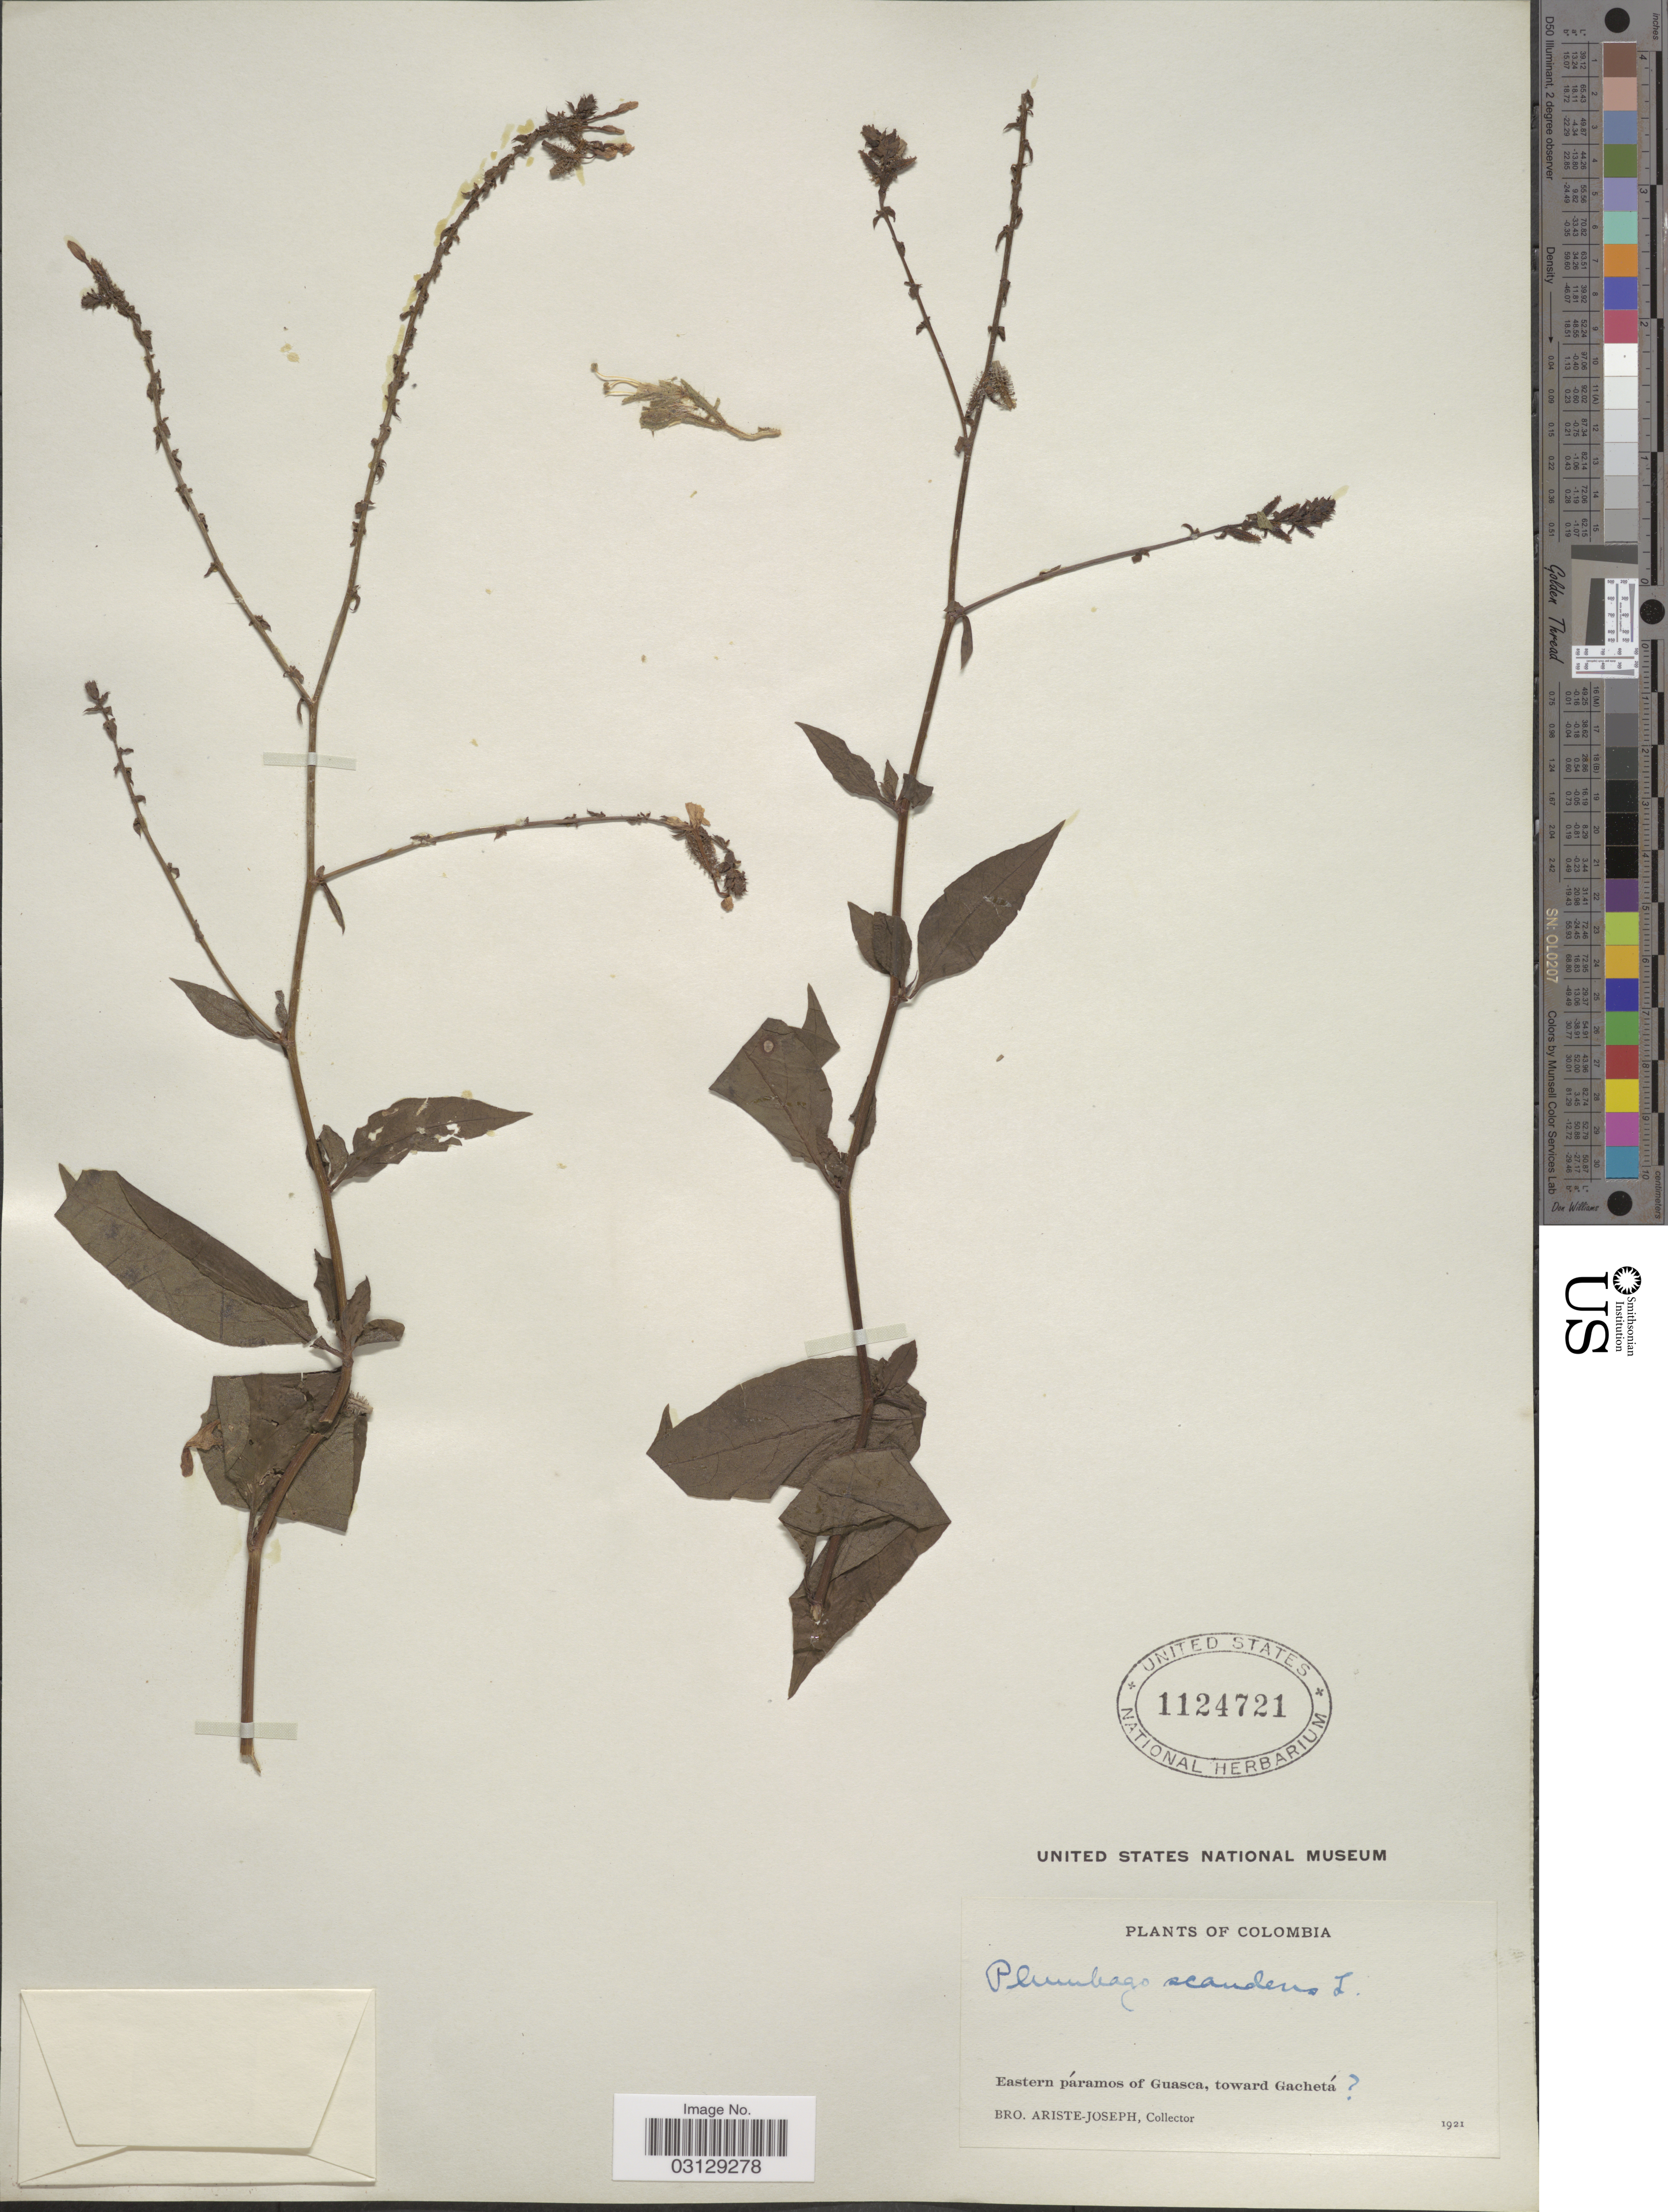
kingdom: Plantae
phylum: Tracheophyta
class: Magnoliopsida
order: Caryophyllales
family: Plumbaginaceae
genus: Plumbago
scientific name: Plumbago scandens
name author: L.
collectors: Bro. Ariste-Joseph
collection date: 1921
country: Colombia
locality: Eastern páramos of Guasca, toward Gachetá.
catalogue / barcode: US 1124721